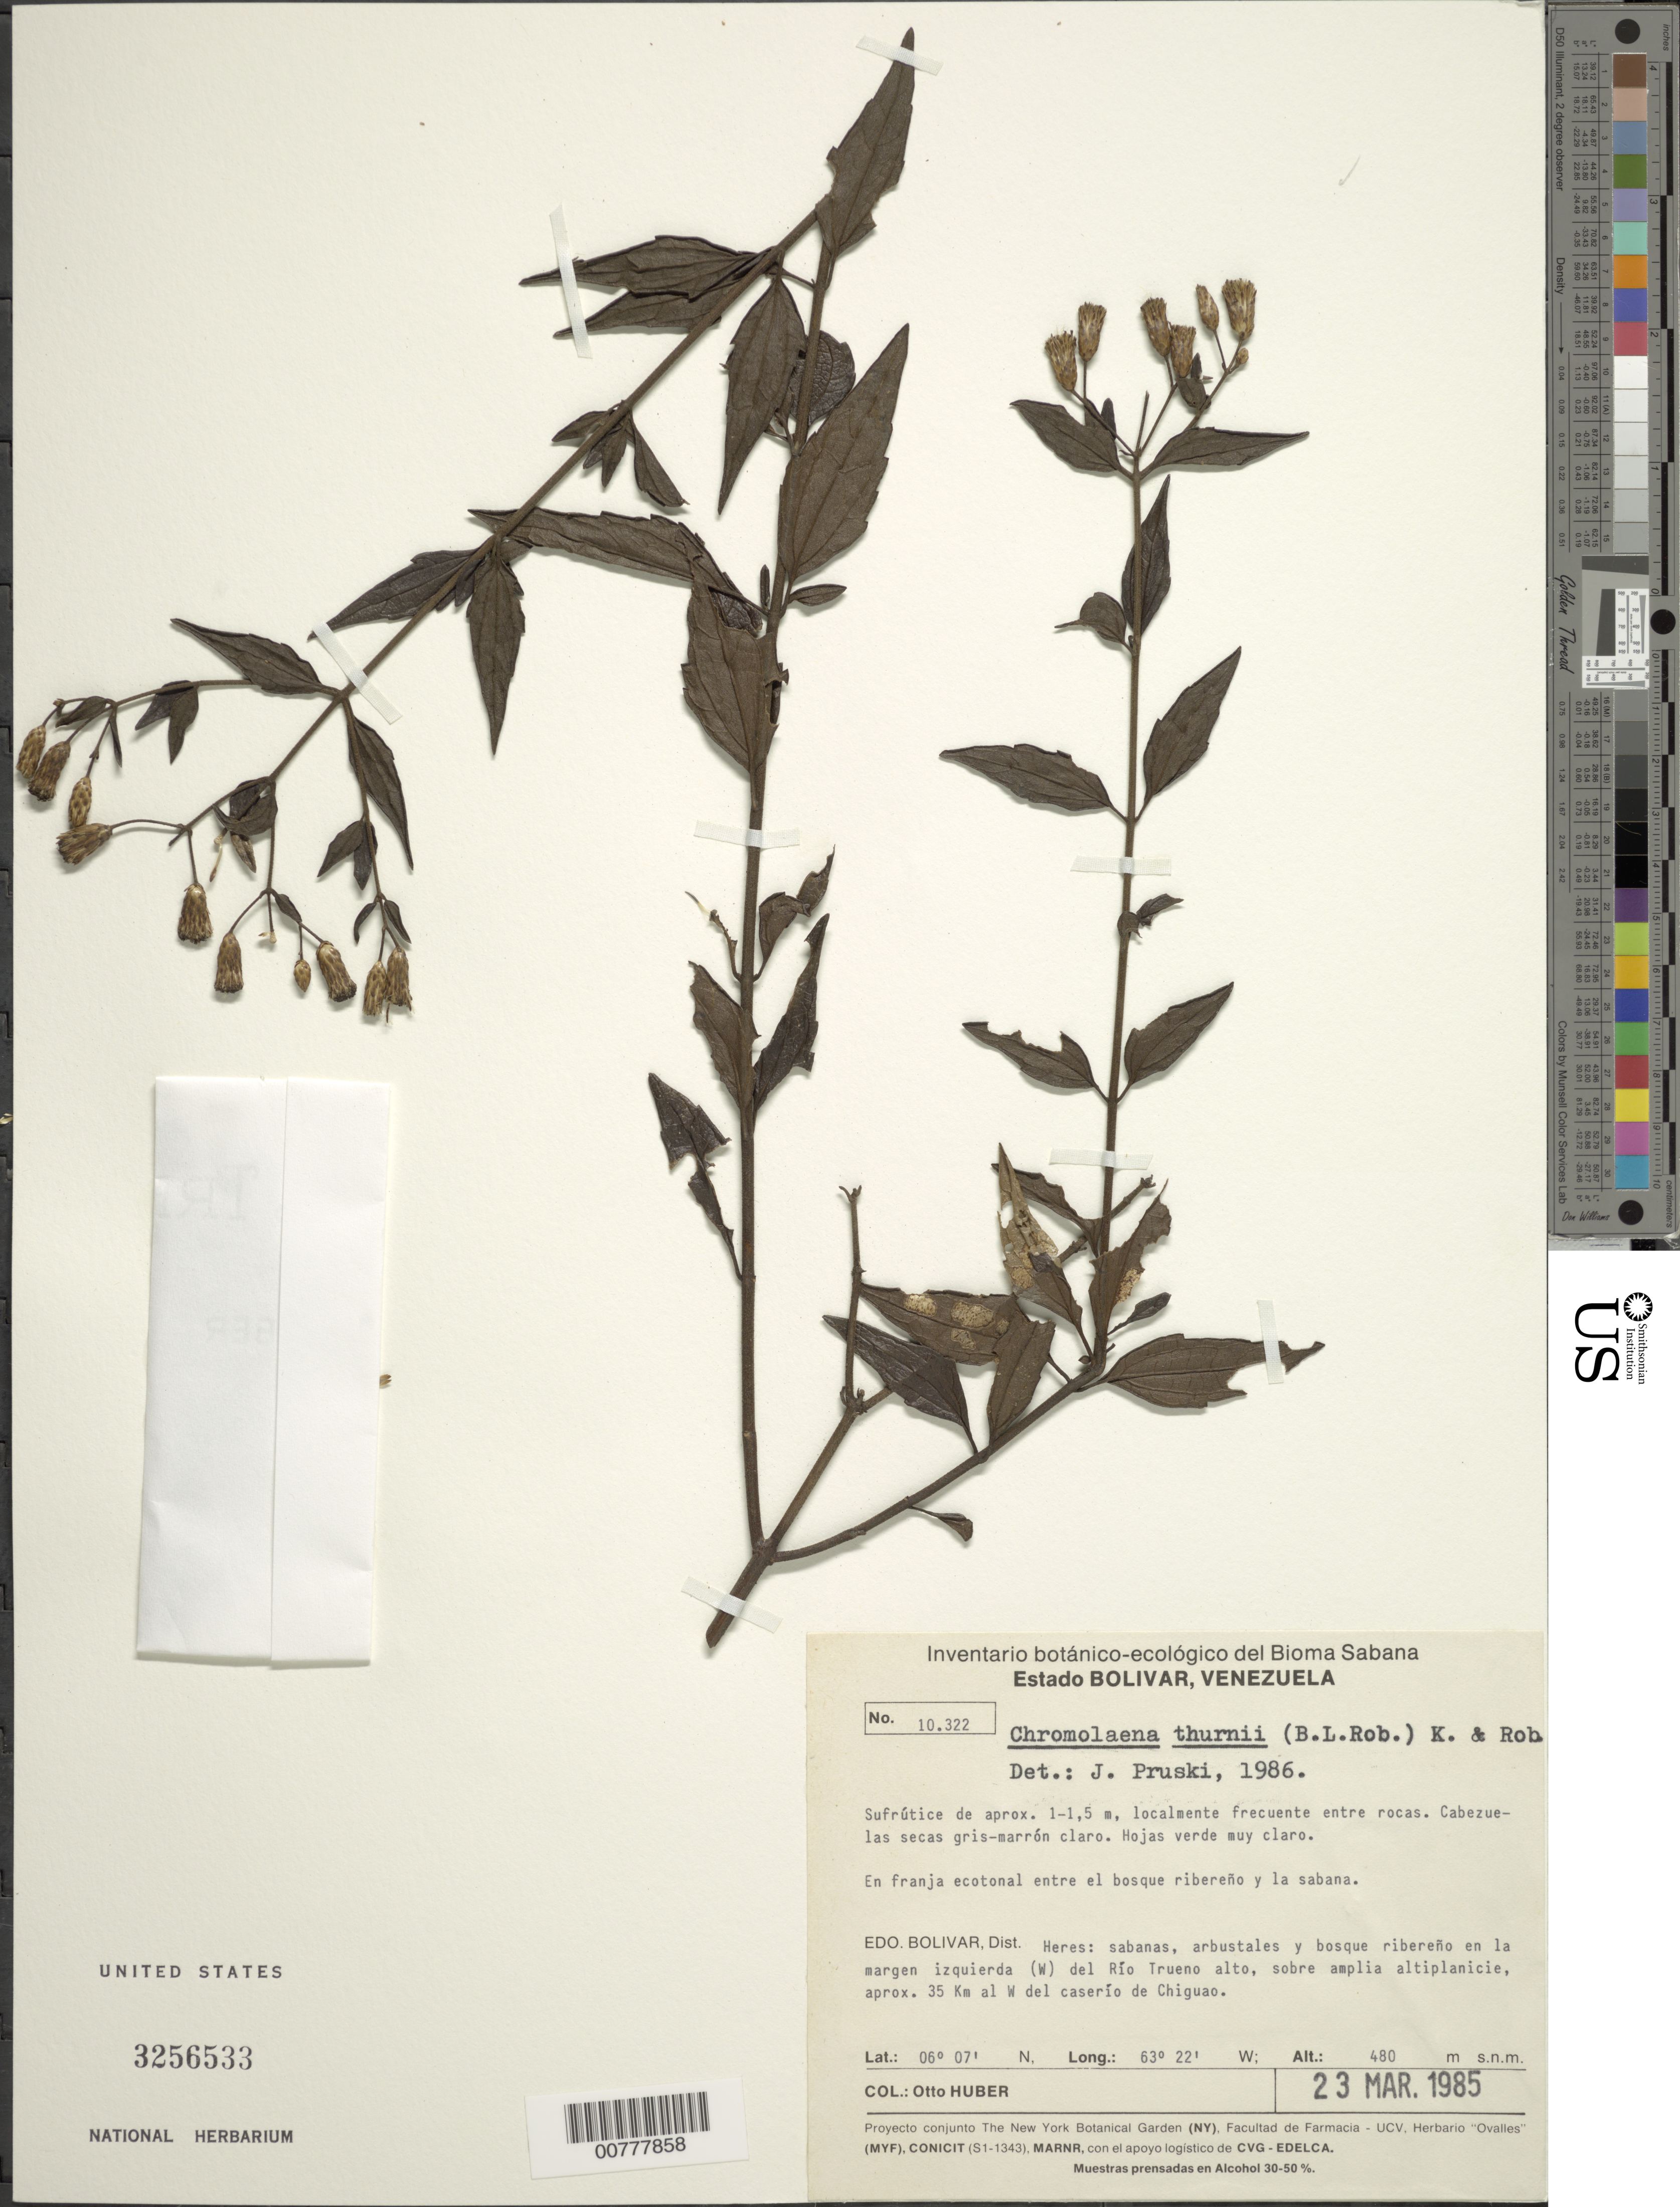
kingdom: Plantae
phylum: Tracheophyta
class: Magnoliopsida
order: Asterales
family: Asteraceae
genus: Chromolaena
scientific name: Chromolaena thurnii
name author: (B.L. Rob.) R.M. King & H. Rob.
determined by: Pruski, J. F.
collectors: O. Huber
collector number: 10322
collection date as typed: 23-Mar-85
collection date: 1985-03-23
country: Venezuela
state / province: Bolívar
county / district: Heres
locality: Río Trueno, 35 km W del caserío de Chiguao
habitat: Franja ecotonal entre el bosque ribereno y la sabana; entre rocas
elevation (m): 480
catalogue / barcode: US 3256533